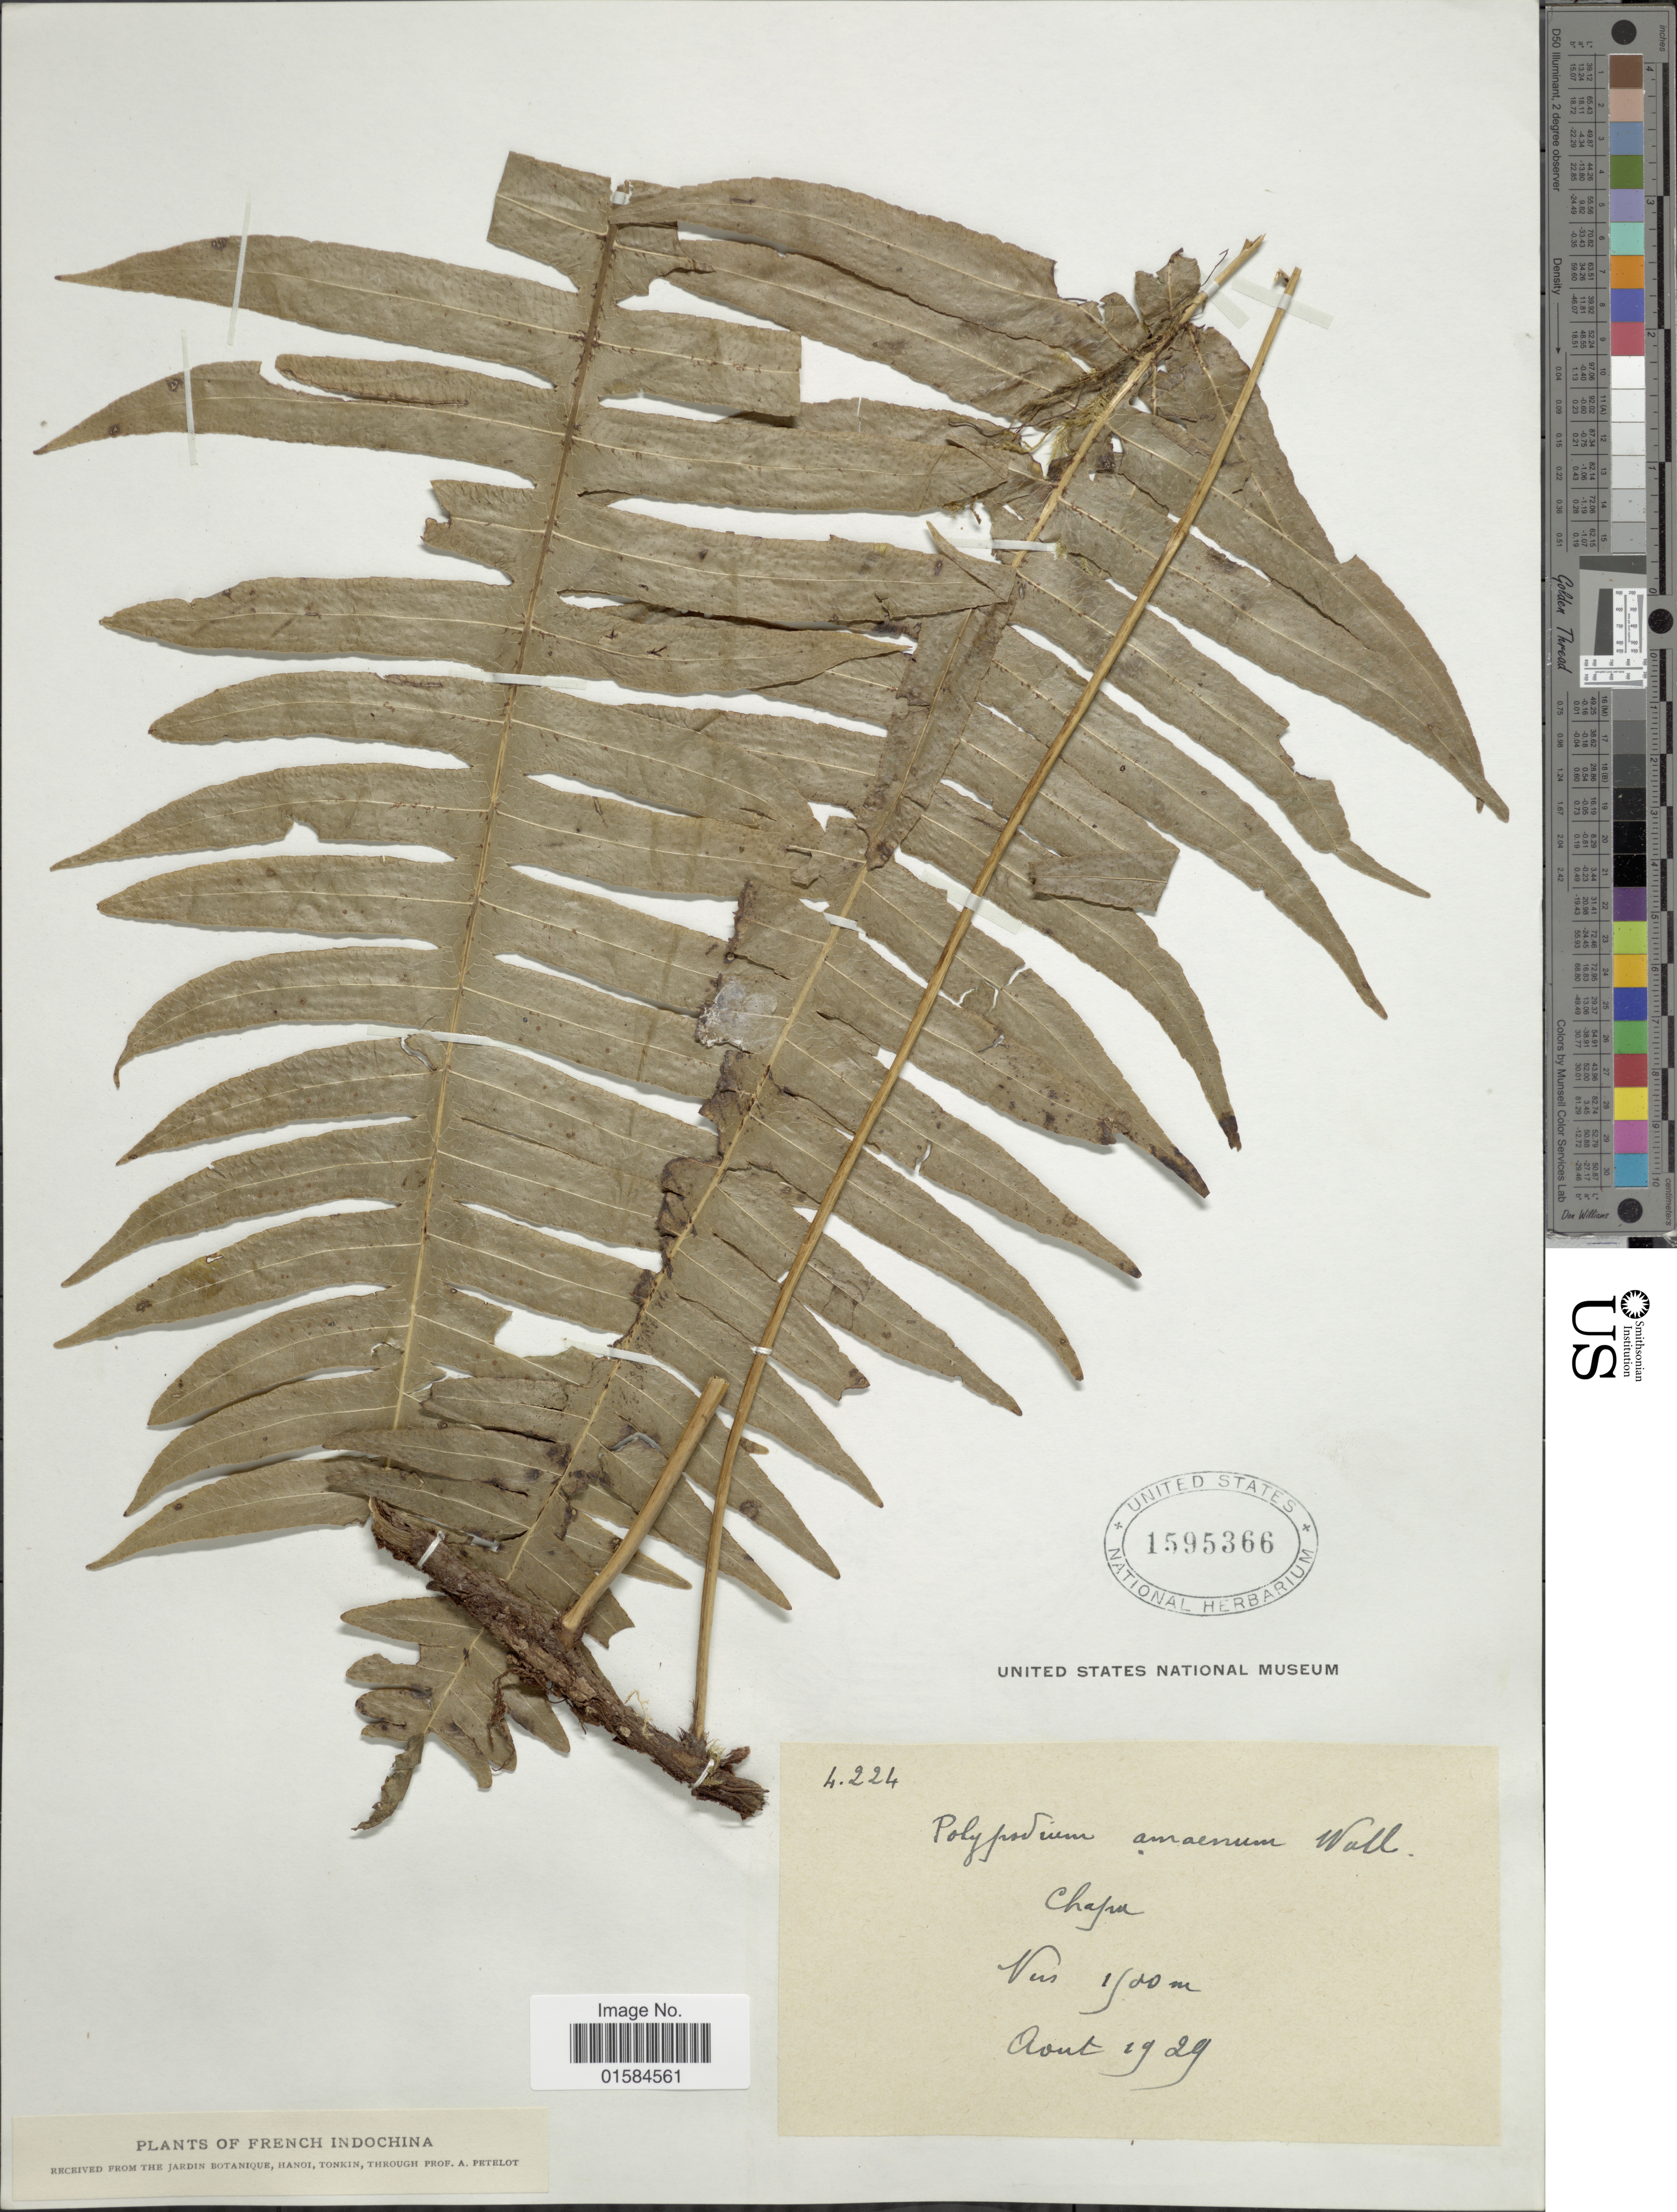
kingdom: Plantae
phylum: Tracheophyta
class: Polypodiopsida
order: Polypodiales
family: Polypodiaceae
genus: Goniophlebium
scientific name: Goniophlebium amoenum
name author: (Wall. ex Mett.) J. Sm.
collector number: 4224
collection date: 1929-08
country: Vietnam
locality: French Indochina, Chapa, Nur.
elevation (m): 1500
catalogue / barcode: US 1595366